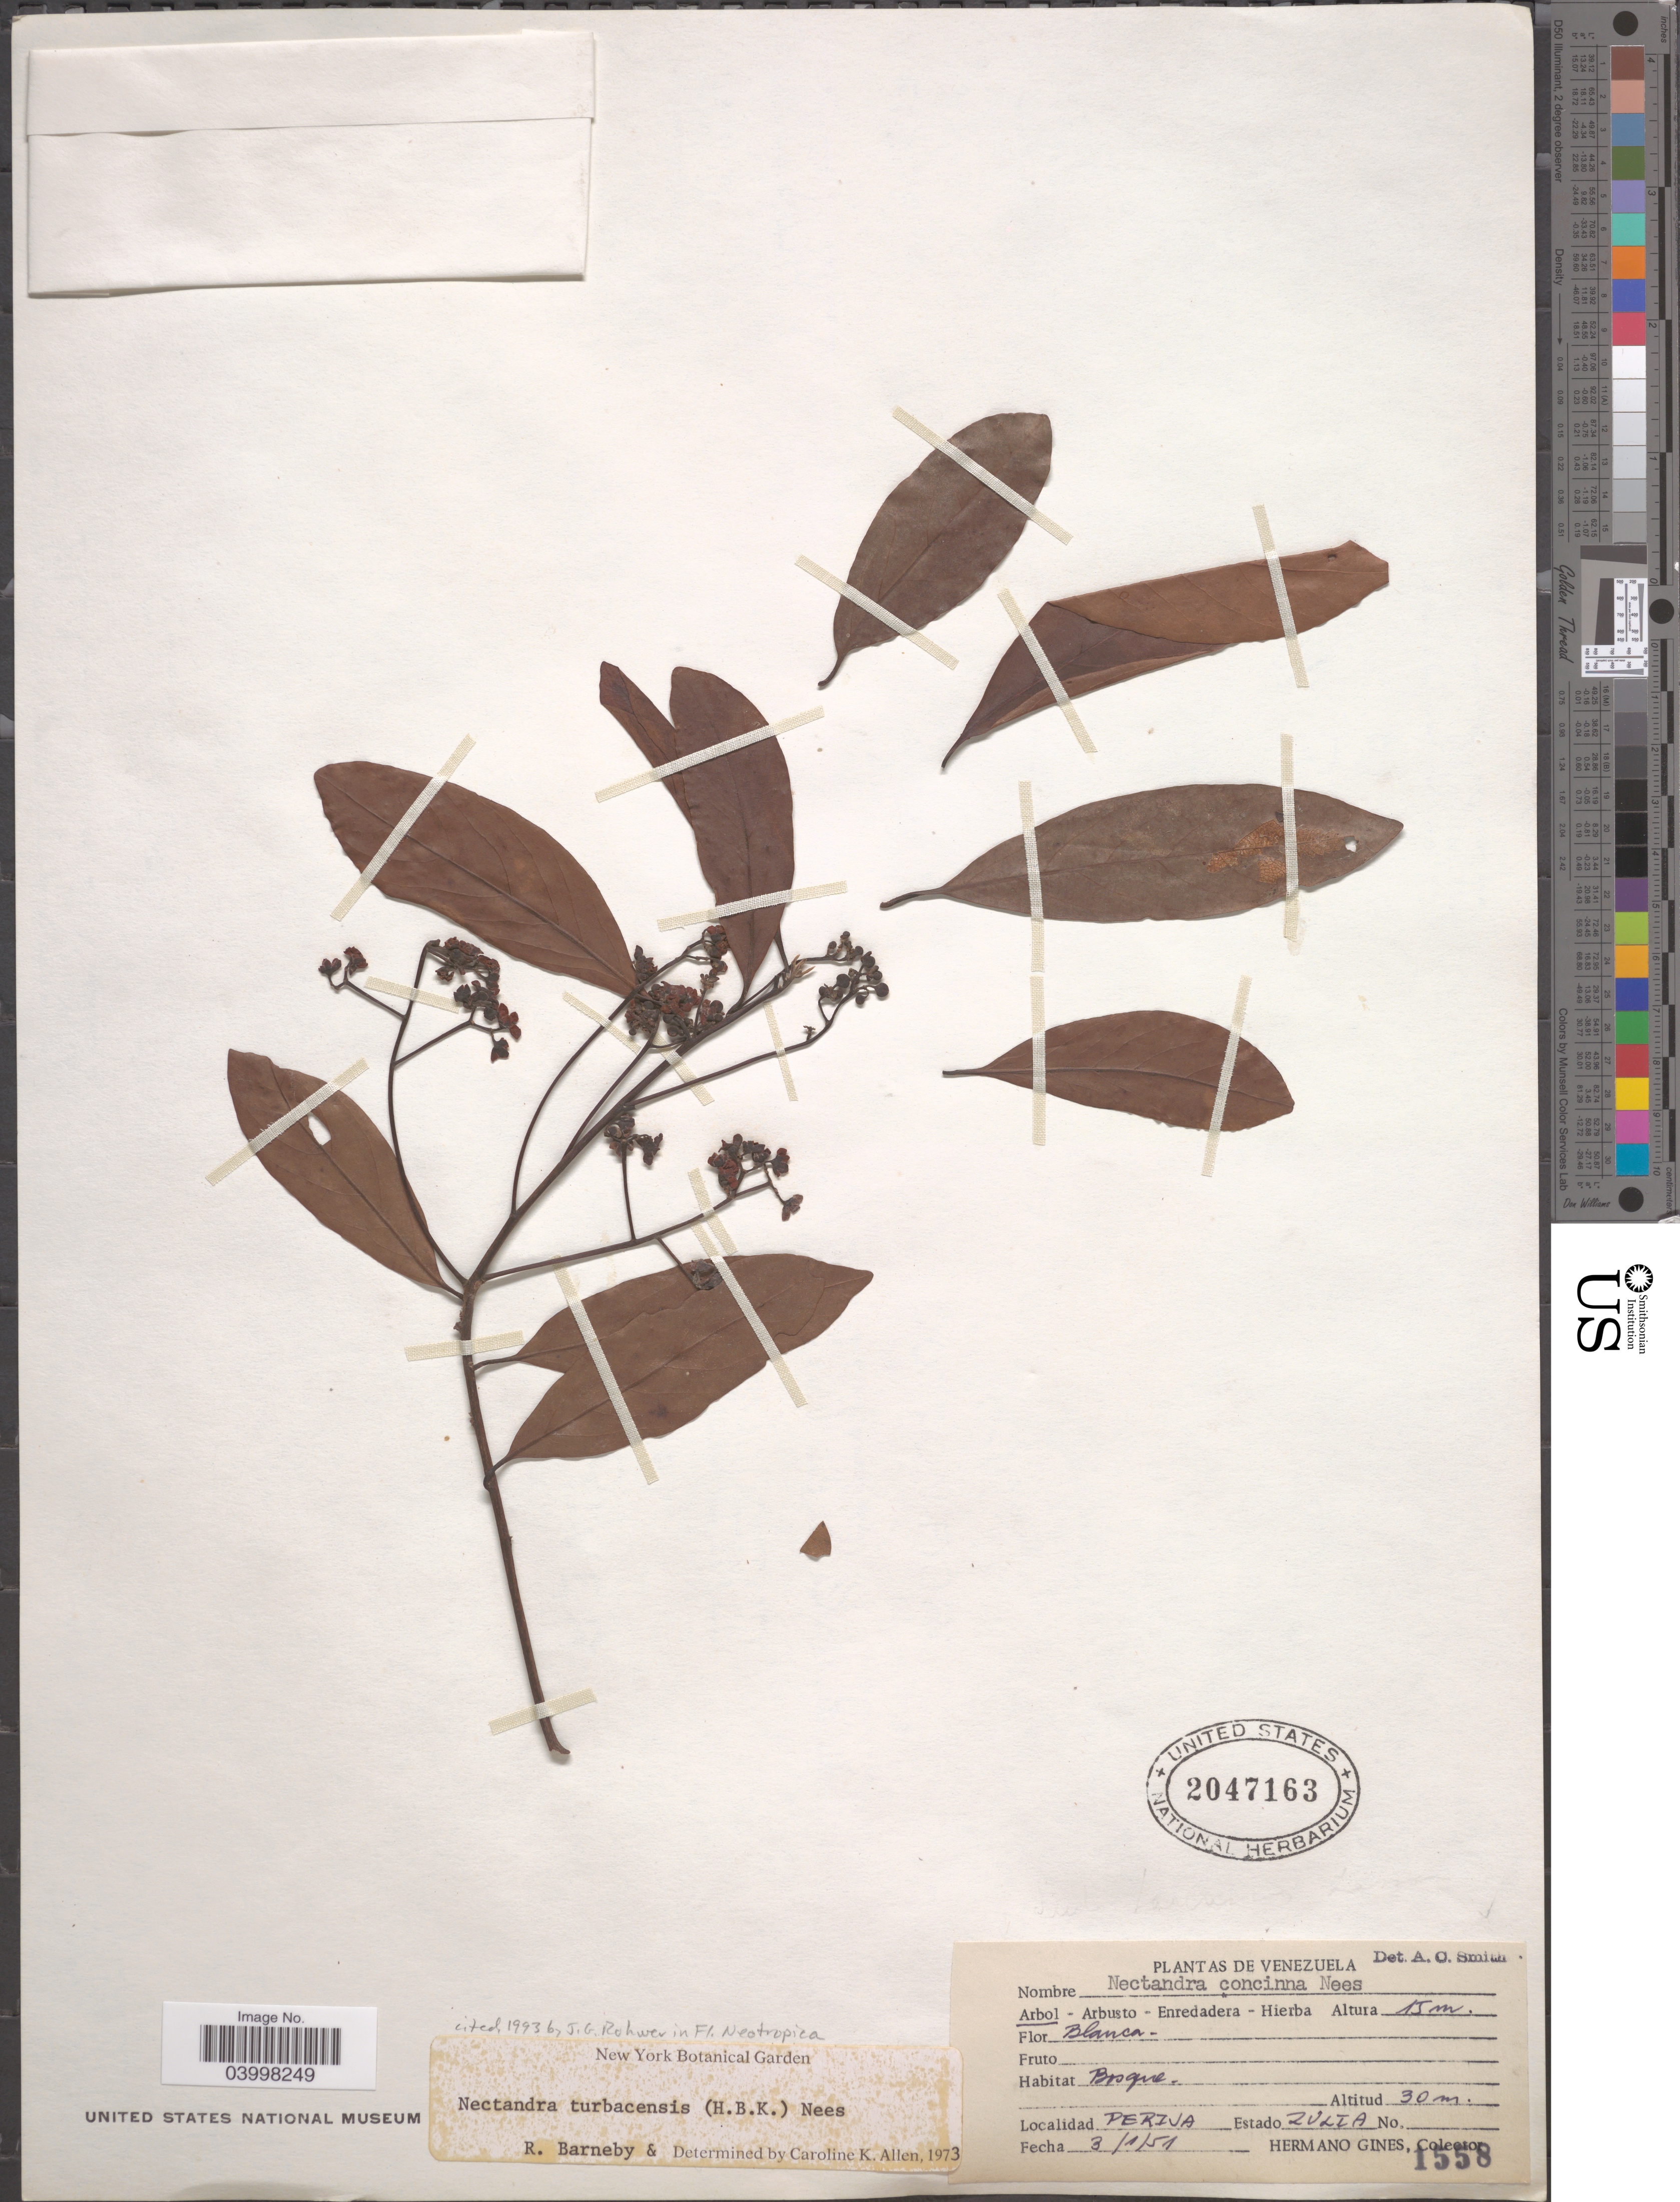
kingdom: Plantae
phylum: Tracheophyta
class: Magnoliopsida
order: Laurales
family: Lauraceae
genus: Nectandra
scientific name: Nectandra turbacensis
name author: (Kunth) Nees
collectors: Bro. Gines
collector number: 1558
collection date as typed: Transcribed d/m/y: 3/1/51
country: Venezuela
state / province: Zulia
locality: Perina.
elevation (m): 30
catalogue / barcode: US 2047163